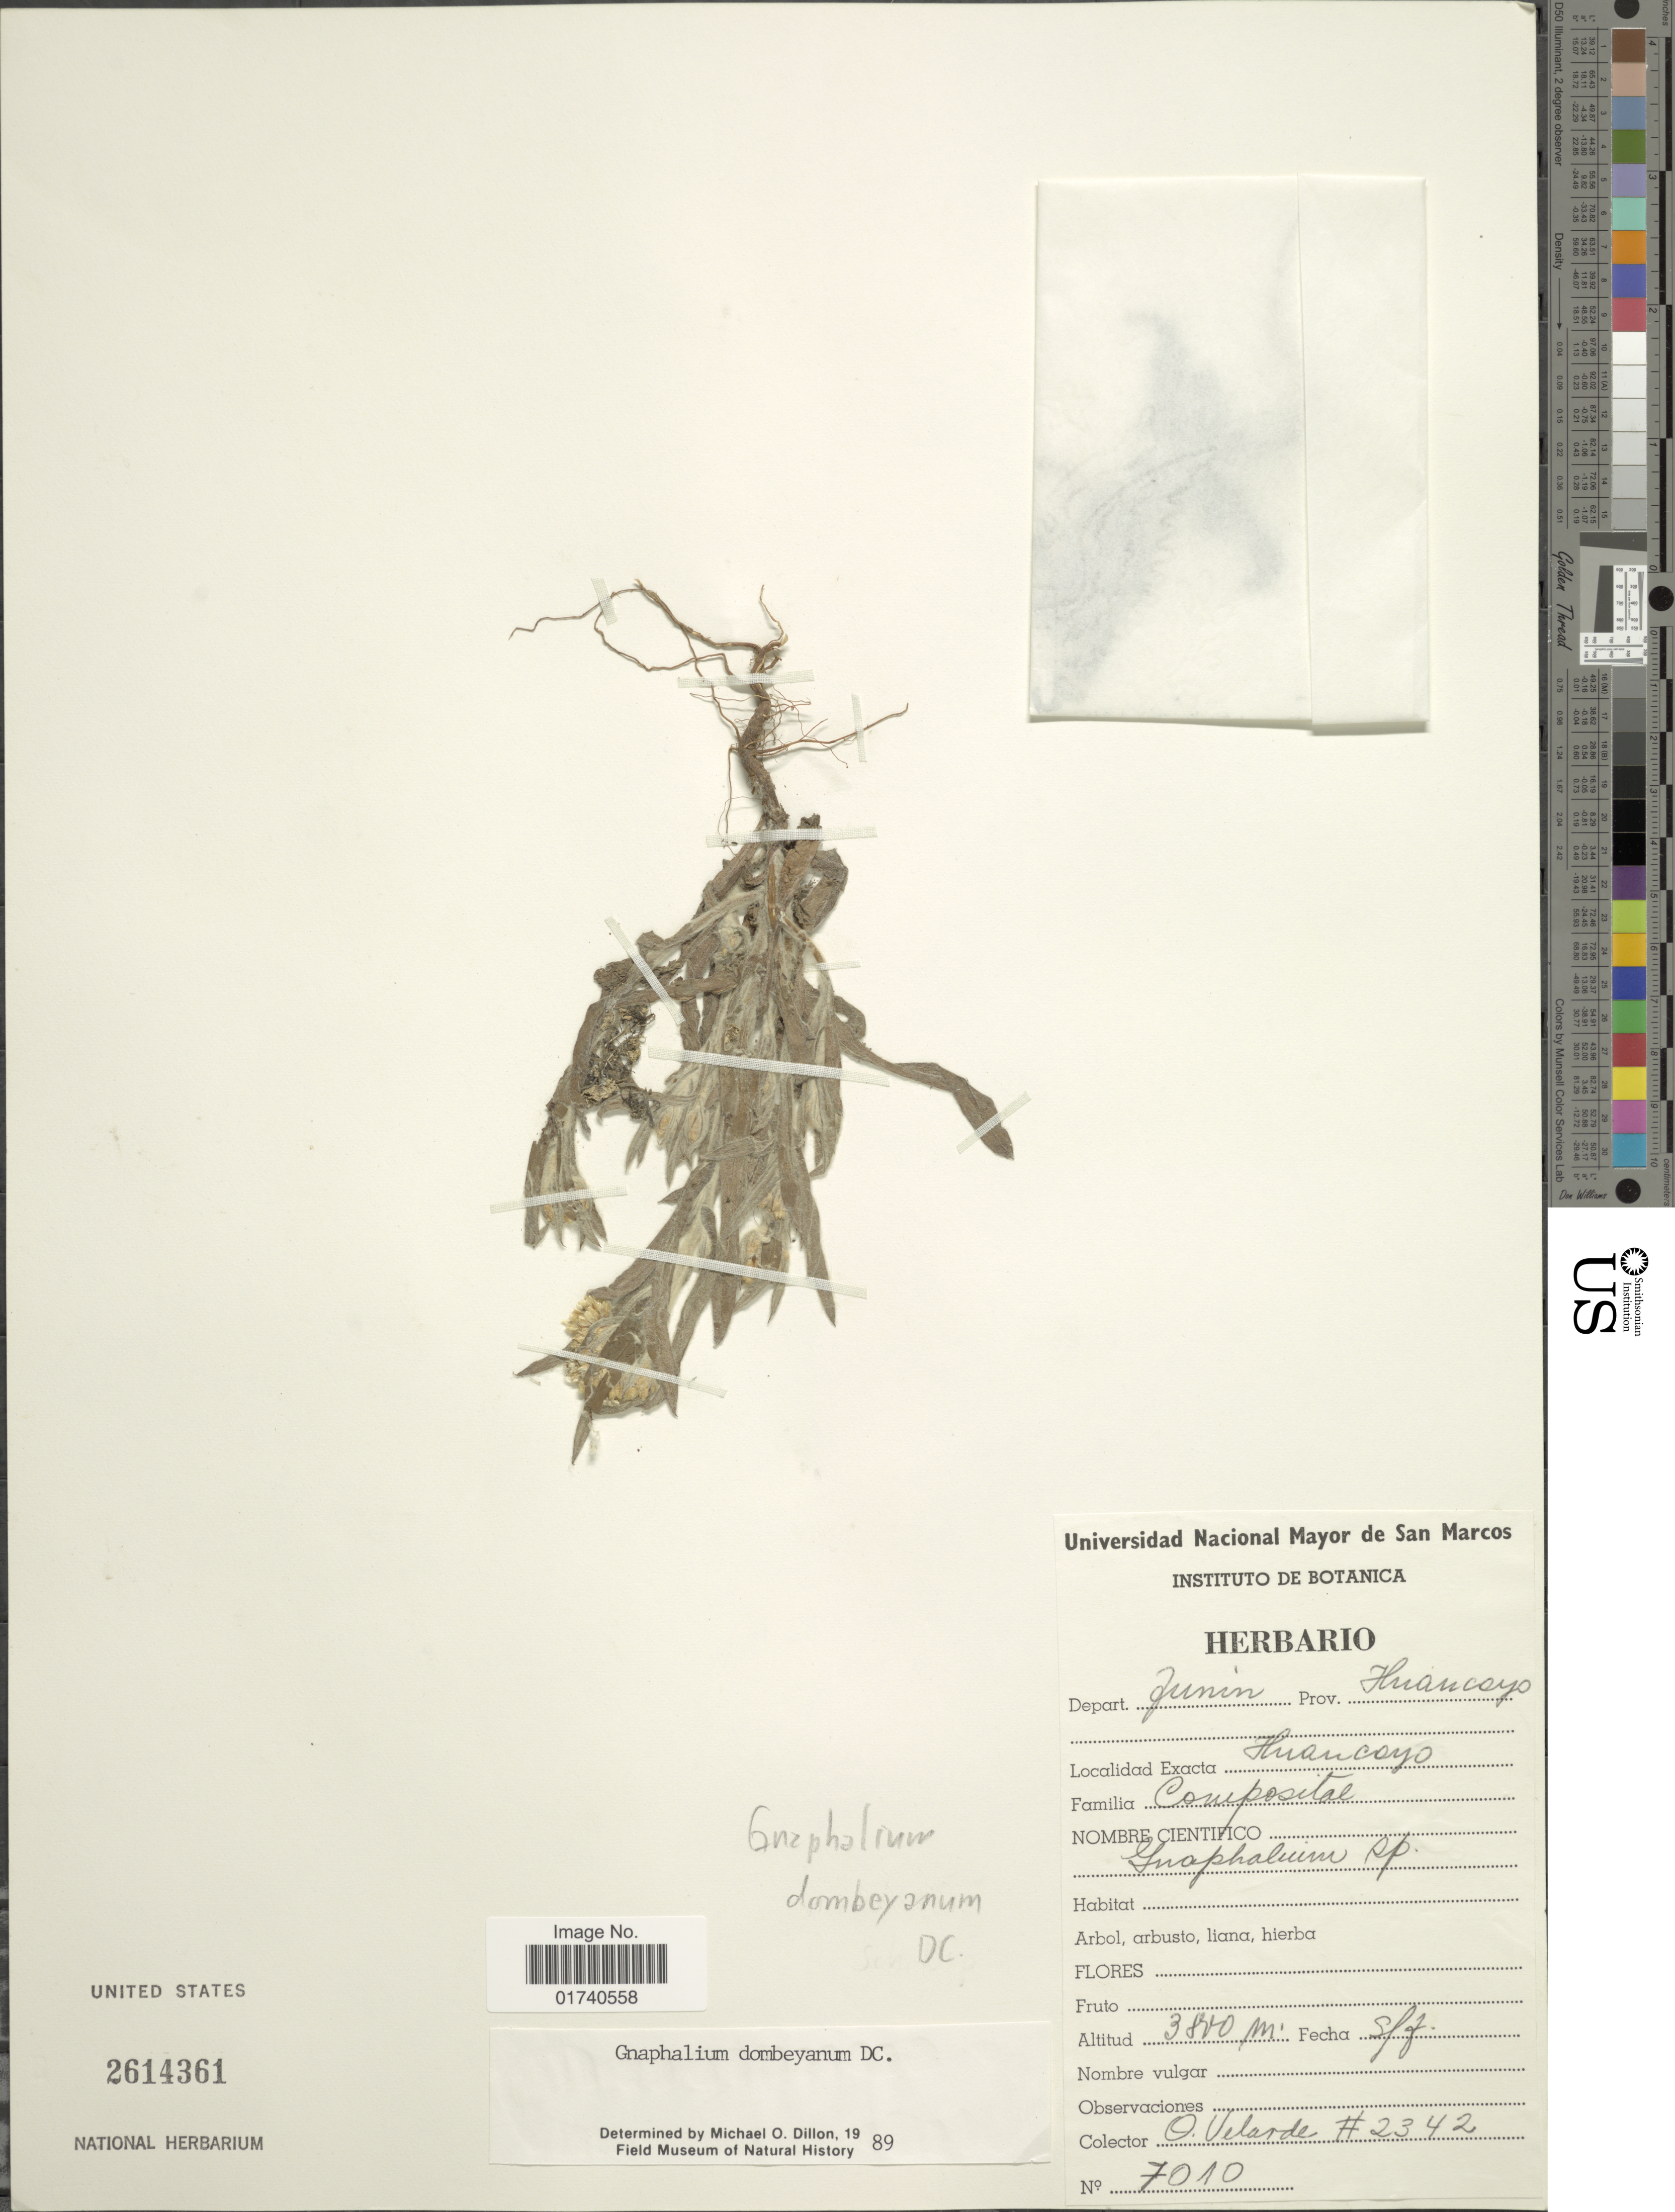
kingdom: Plantae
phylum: Tracheophyta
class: Magnoliopsida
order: Asterales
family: Asteraceae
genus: Pseudognaphalium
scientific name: Pseudognaphalium dombeyanum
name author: (DC.) Anderb.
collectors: O. Velarde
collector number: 2342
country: Peru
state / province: Junín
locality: Dept. Junin. Prov. Huancoyo. Huancoyo.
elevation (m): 3800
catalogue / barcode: US 2614361